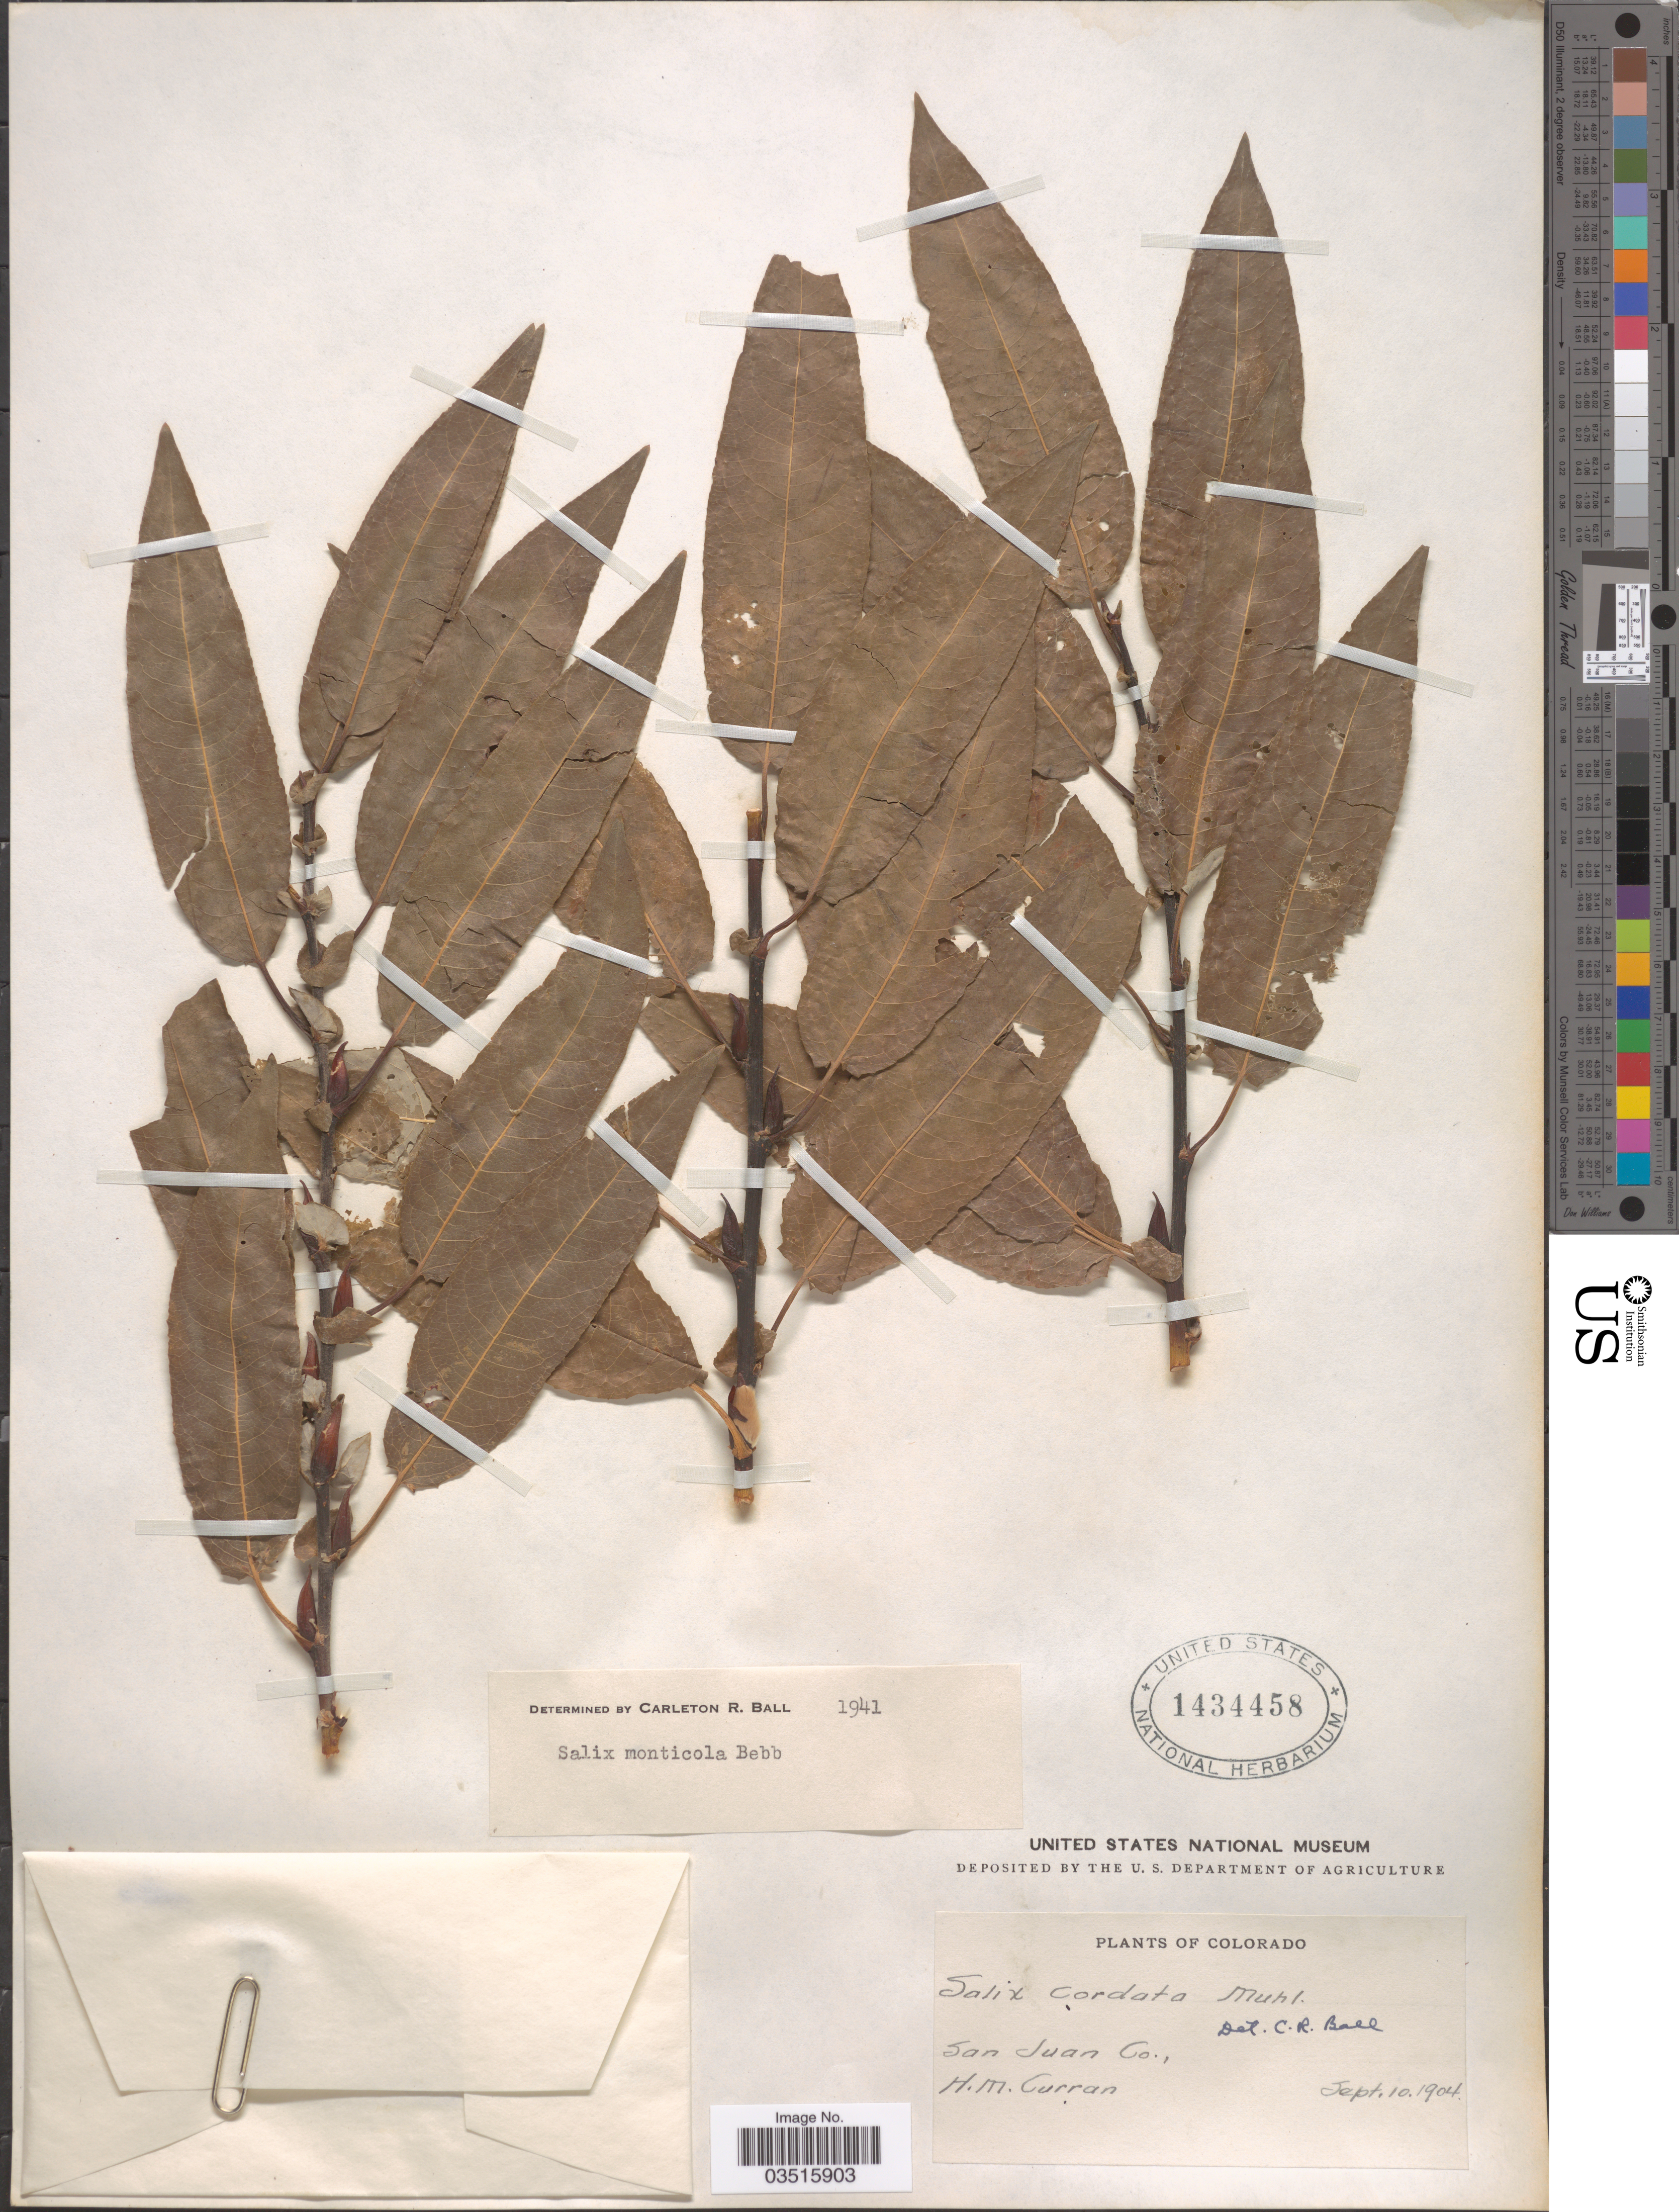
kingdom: Plantae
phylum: Tracheophyta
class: Magnoliopsida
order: Malpighiales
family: Salicaceae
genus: Salix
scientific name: Salix monticola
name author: Bebb.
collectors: H. M. Curran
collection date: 1904-09-10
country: United States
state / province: Colorado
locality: San Juan Co.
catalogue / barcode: US 1434458